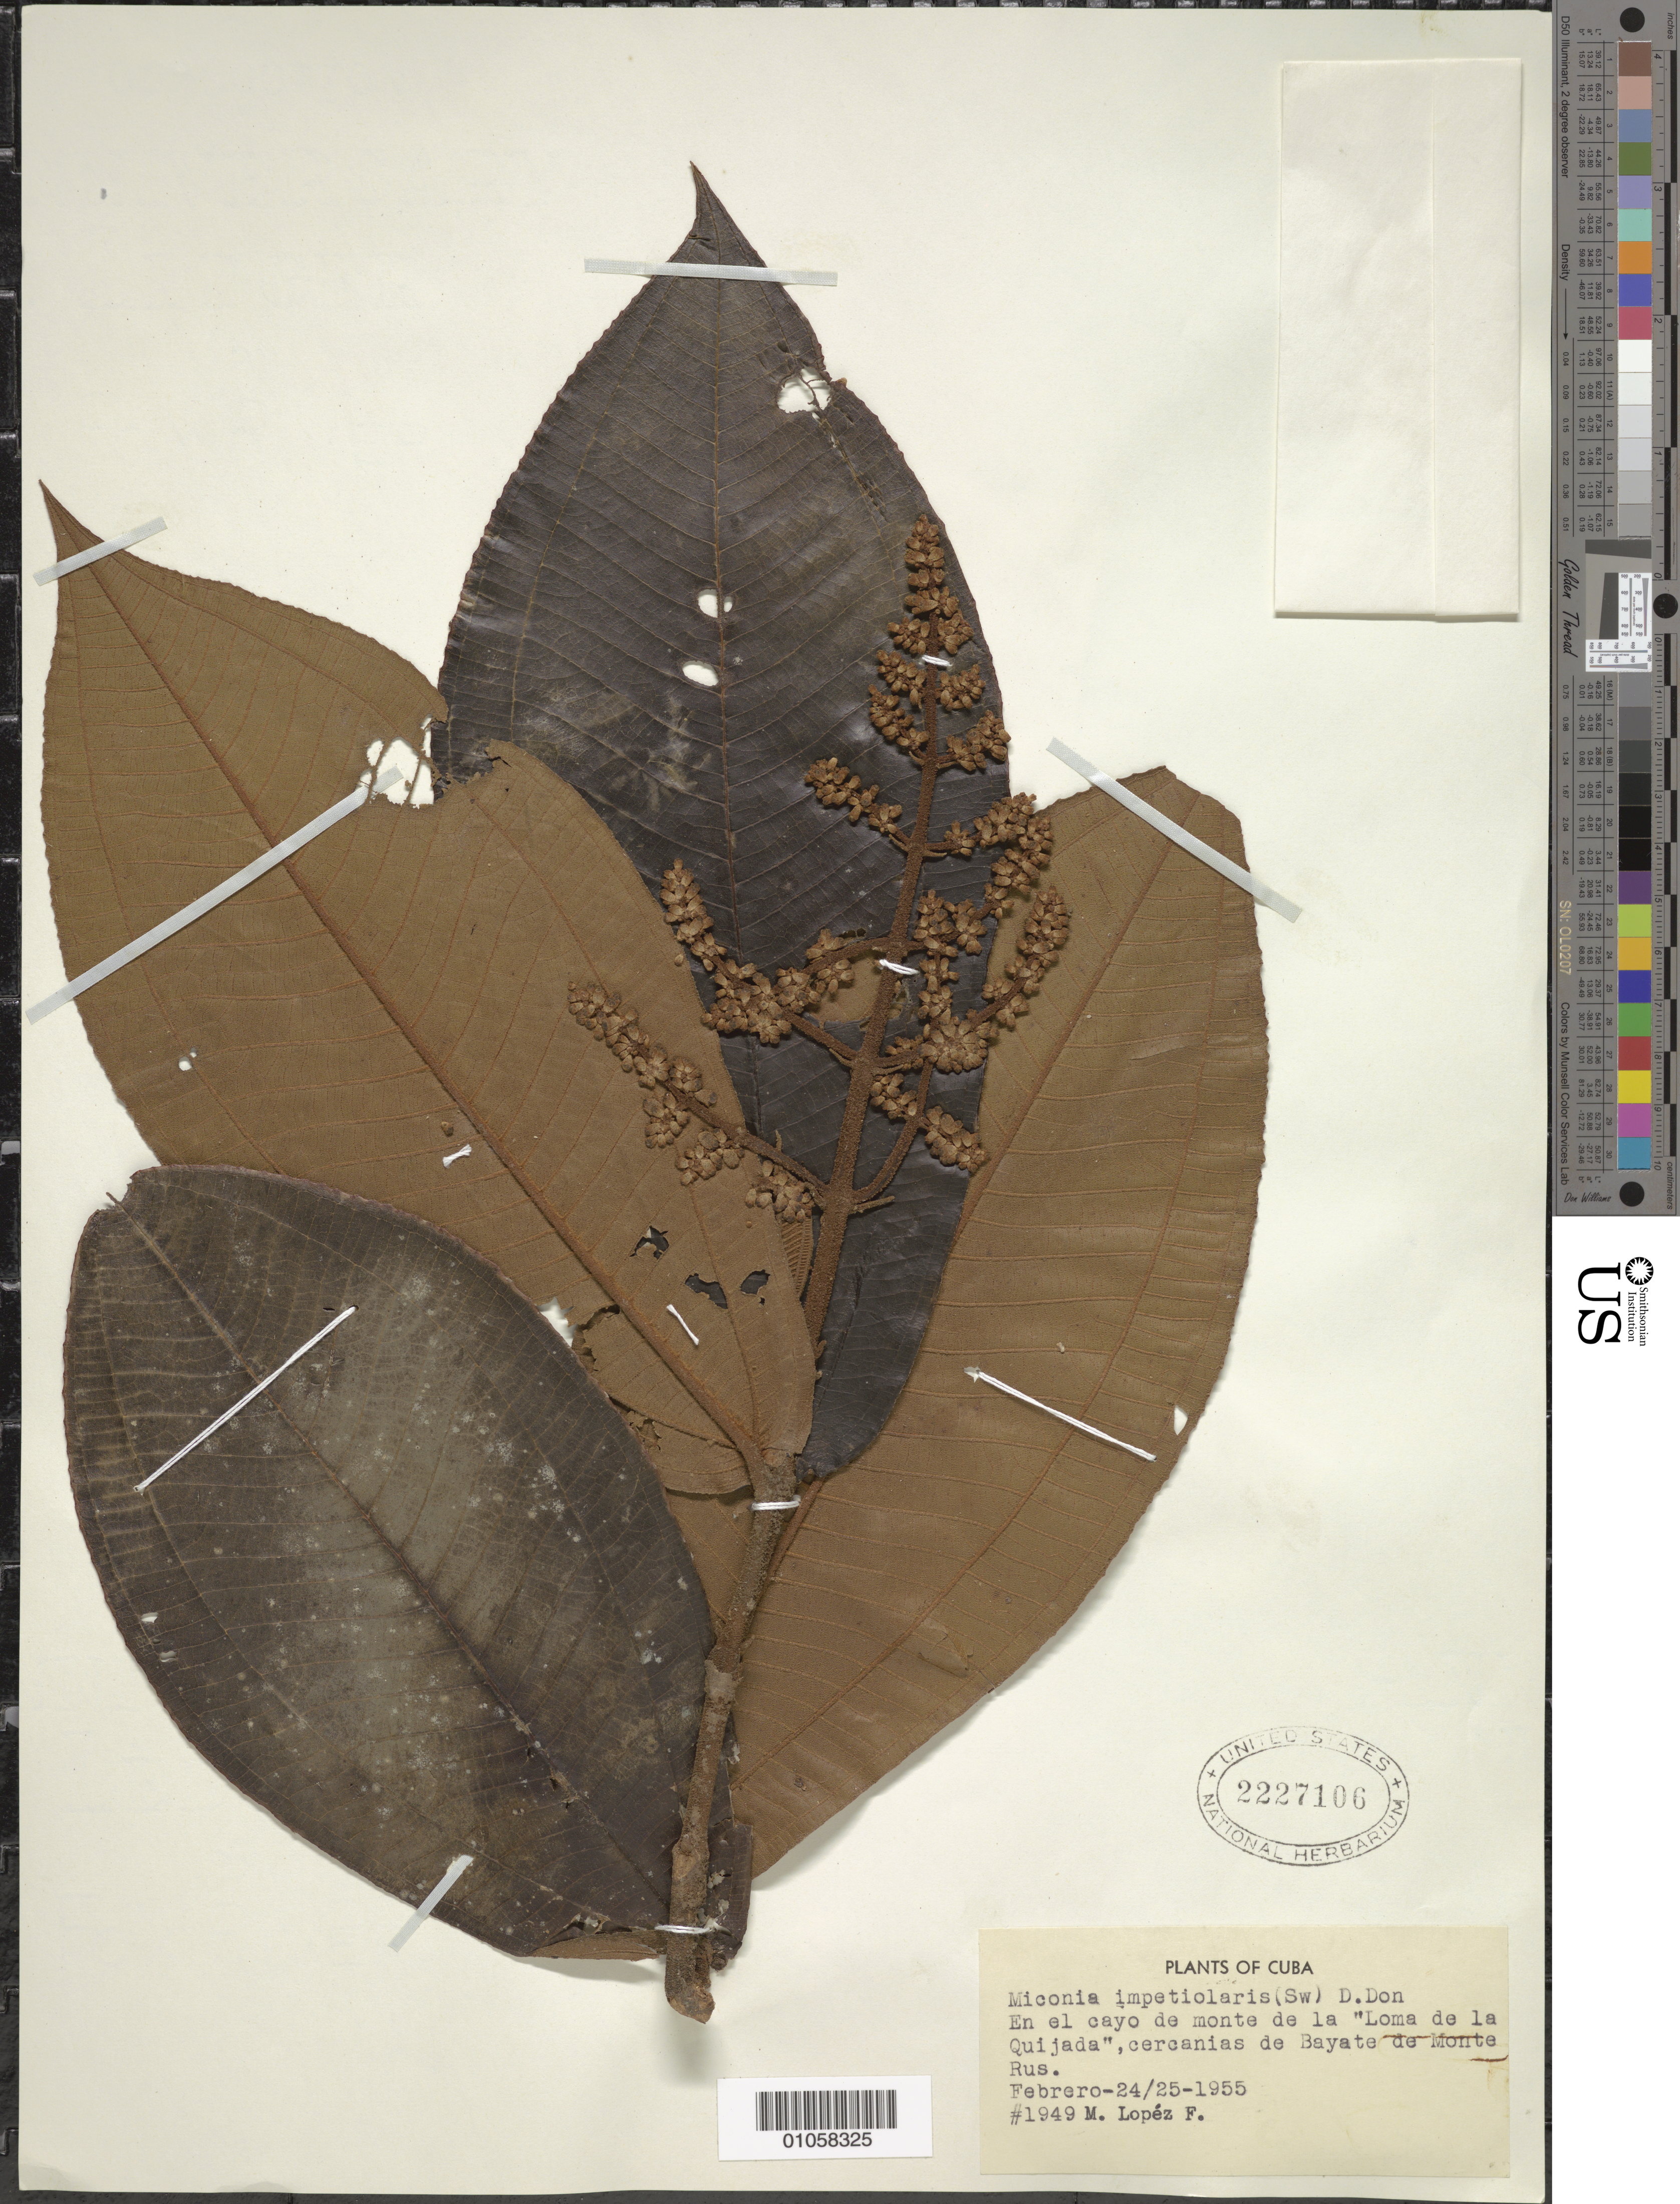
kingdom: Plantae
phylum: Tracheophyta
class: Magnoliopsida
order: Myrtales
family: Melastomataceae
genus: Miconia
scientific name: Miconia impetiolaris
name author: (Sw.) D. Don ex DC.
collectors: M. López Figueiras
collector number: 1949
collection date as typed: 25 Feb 1955 to 25 Feb 1955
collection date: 1955-02-24/1955-02-25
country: Cuba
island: Cuba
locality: Loma de la Quijada, cercanias de Bayate de Monte Rus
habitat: En el cayo de monte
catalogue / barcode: US 2227106